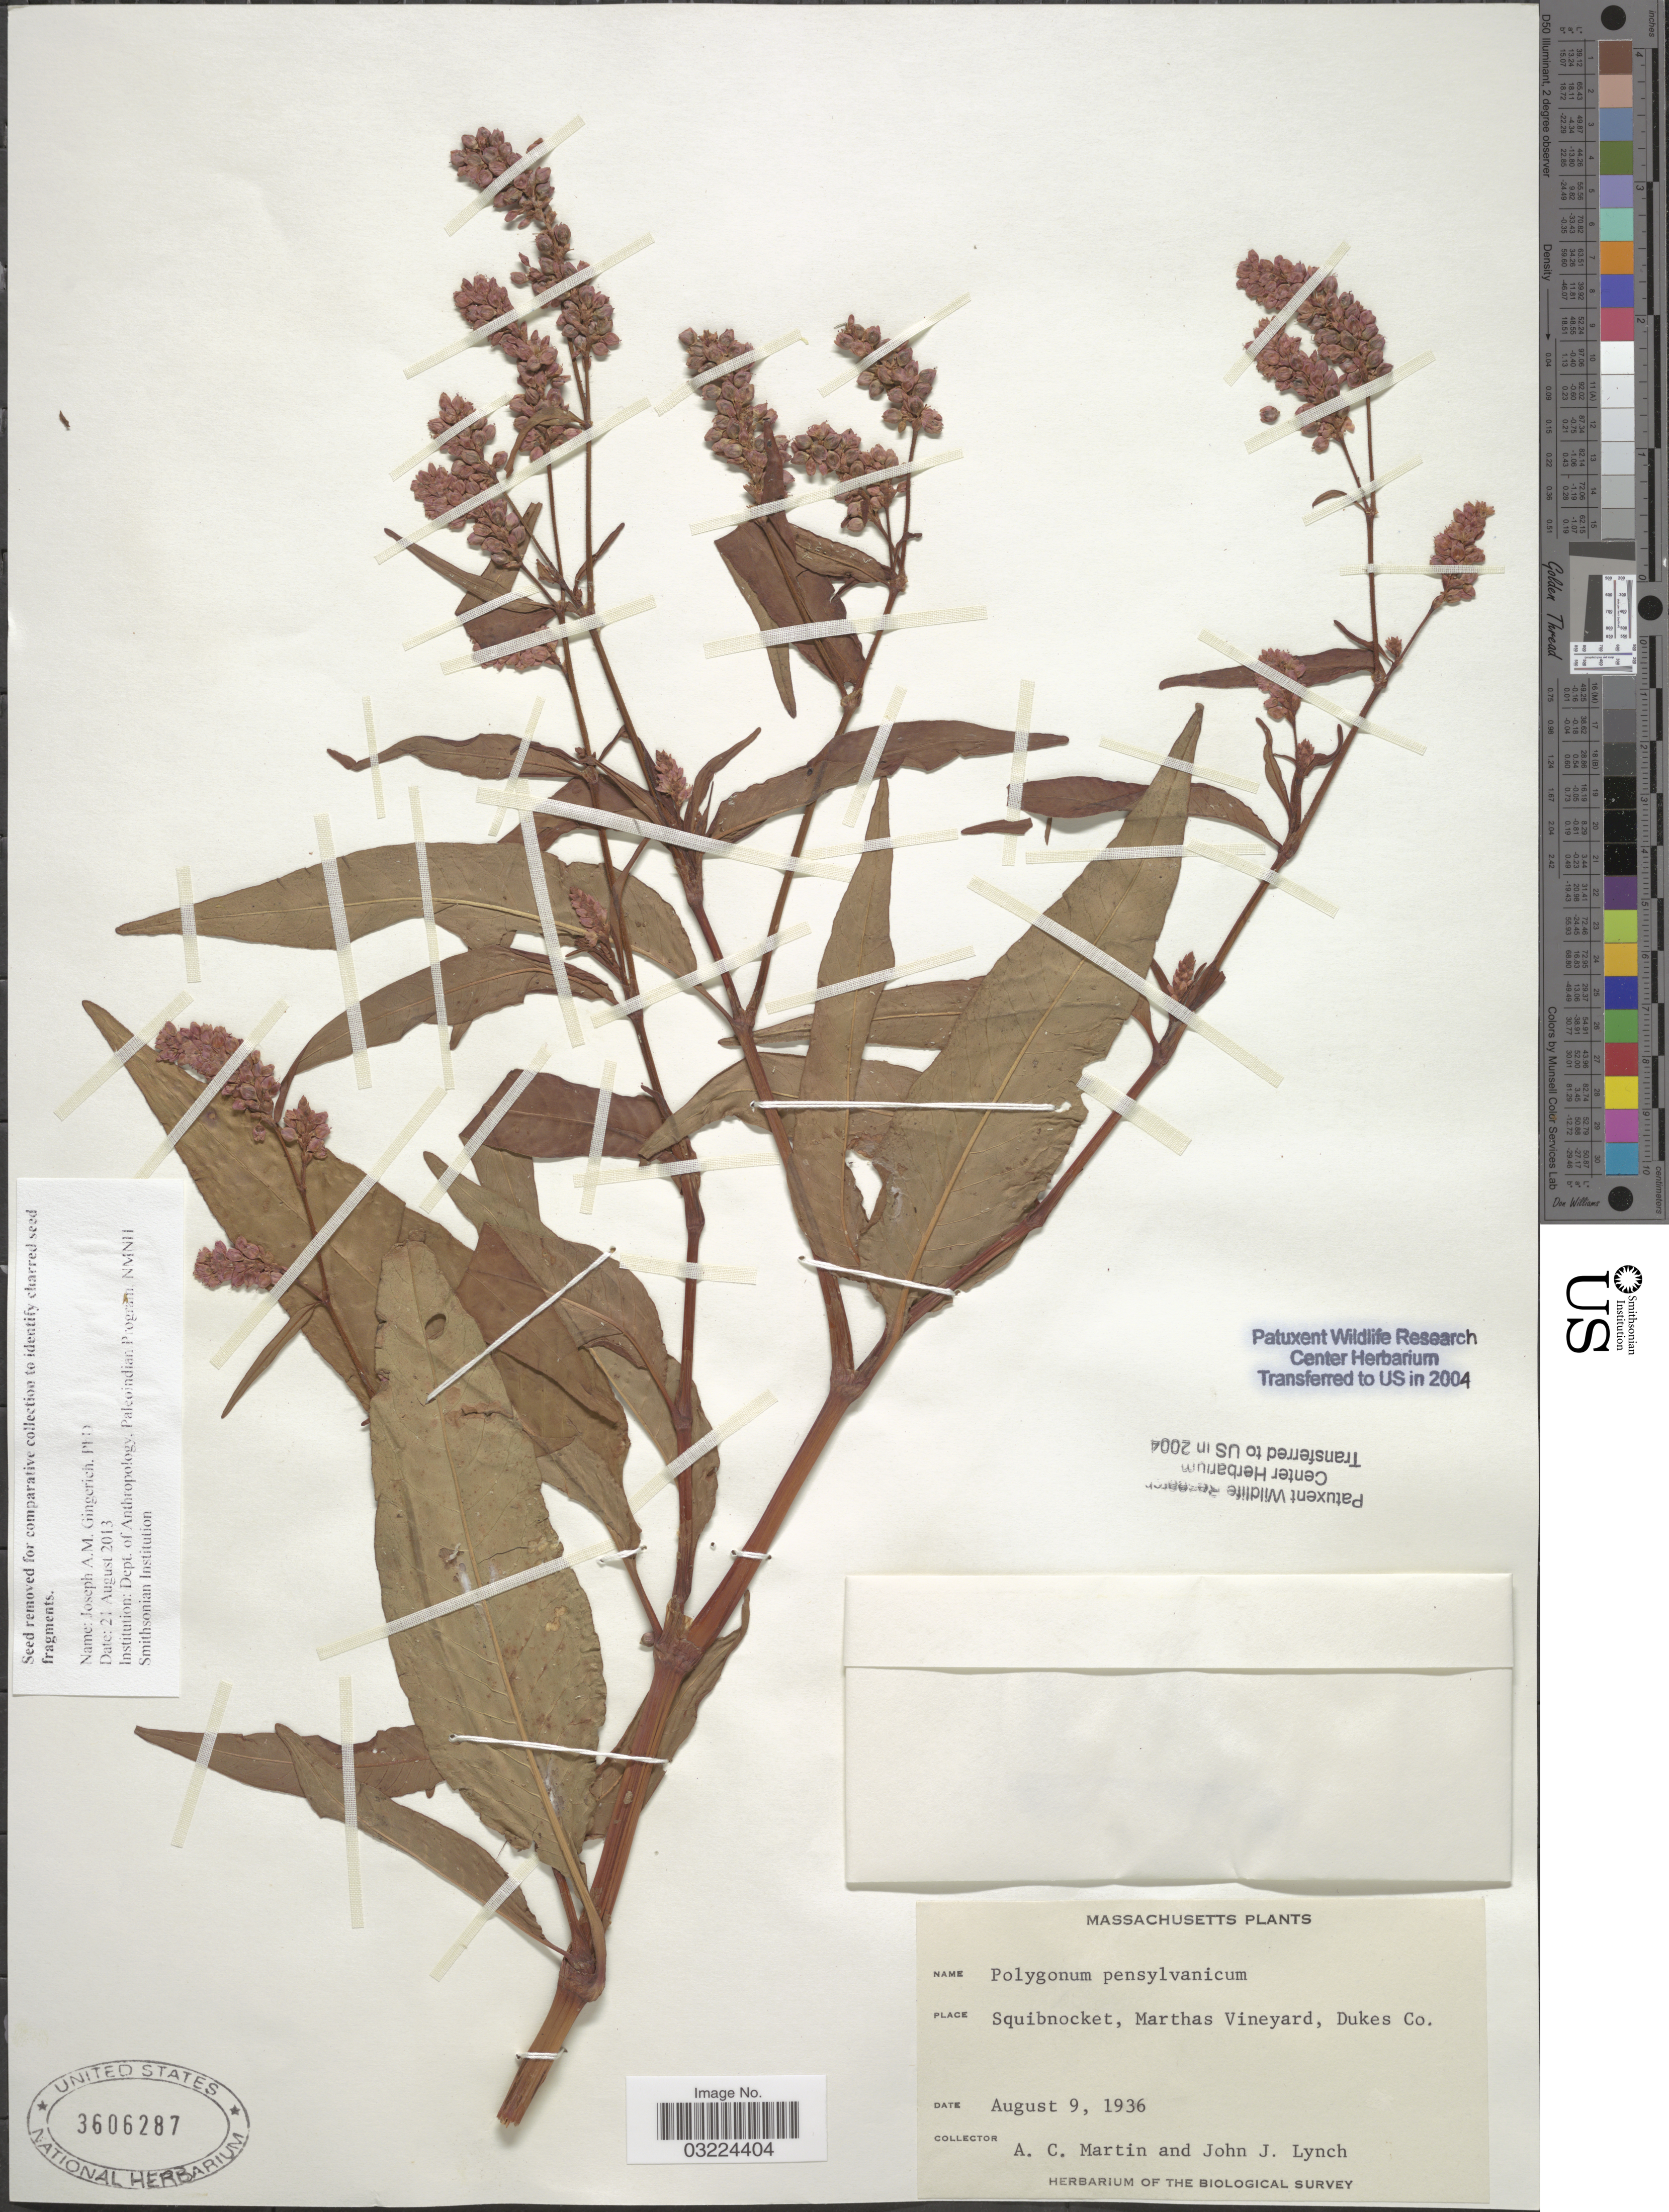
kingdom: Plantae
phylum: Tracheophyta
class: Magnoliopsida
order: Caryophyllales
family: Polygonaceae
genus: Persicaria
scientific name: Persicaria pensylvanica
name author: (L.) M. Gómez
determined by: Atha, D. E.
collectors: A. C. Martin & J. Lynch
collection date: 1936-08-09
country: United States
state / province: Massachusetts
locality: Squibnocket, Marthas Vineyard, Dukes Co.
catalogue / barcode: US 3606287